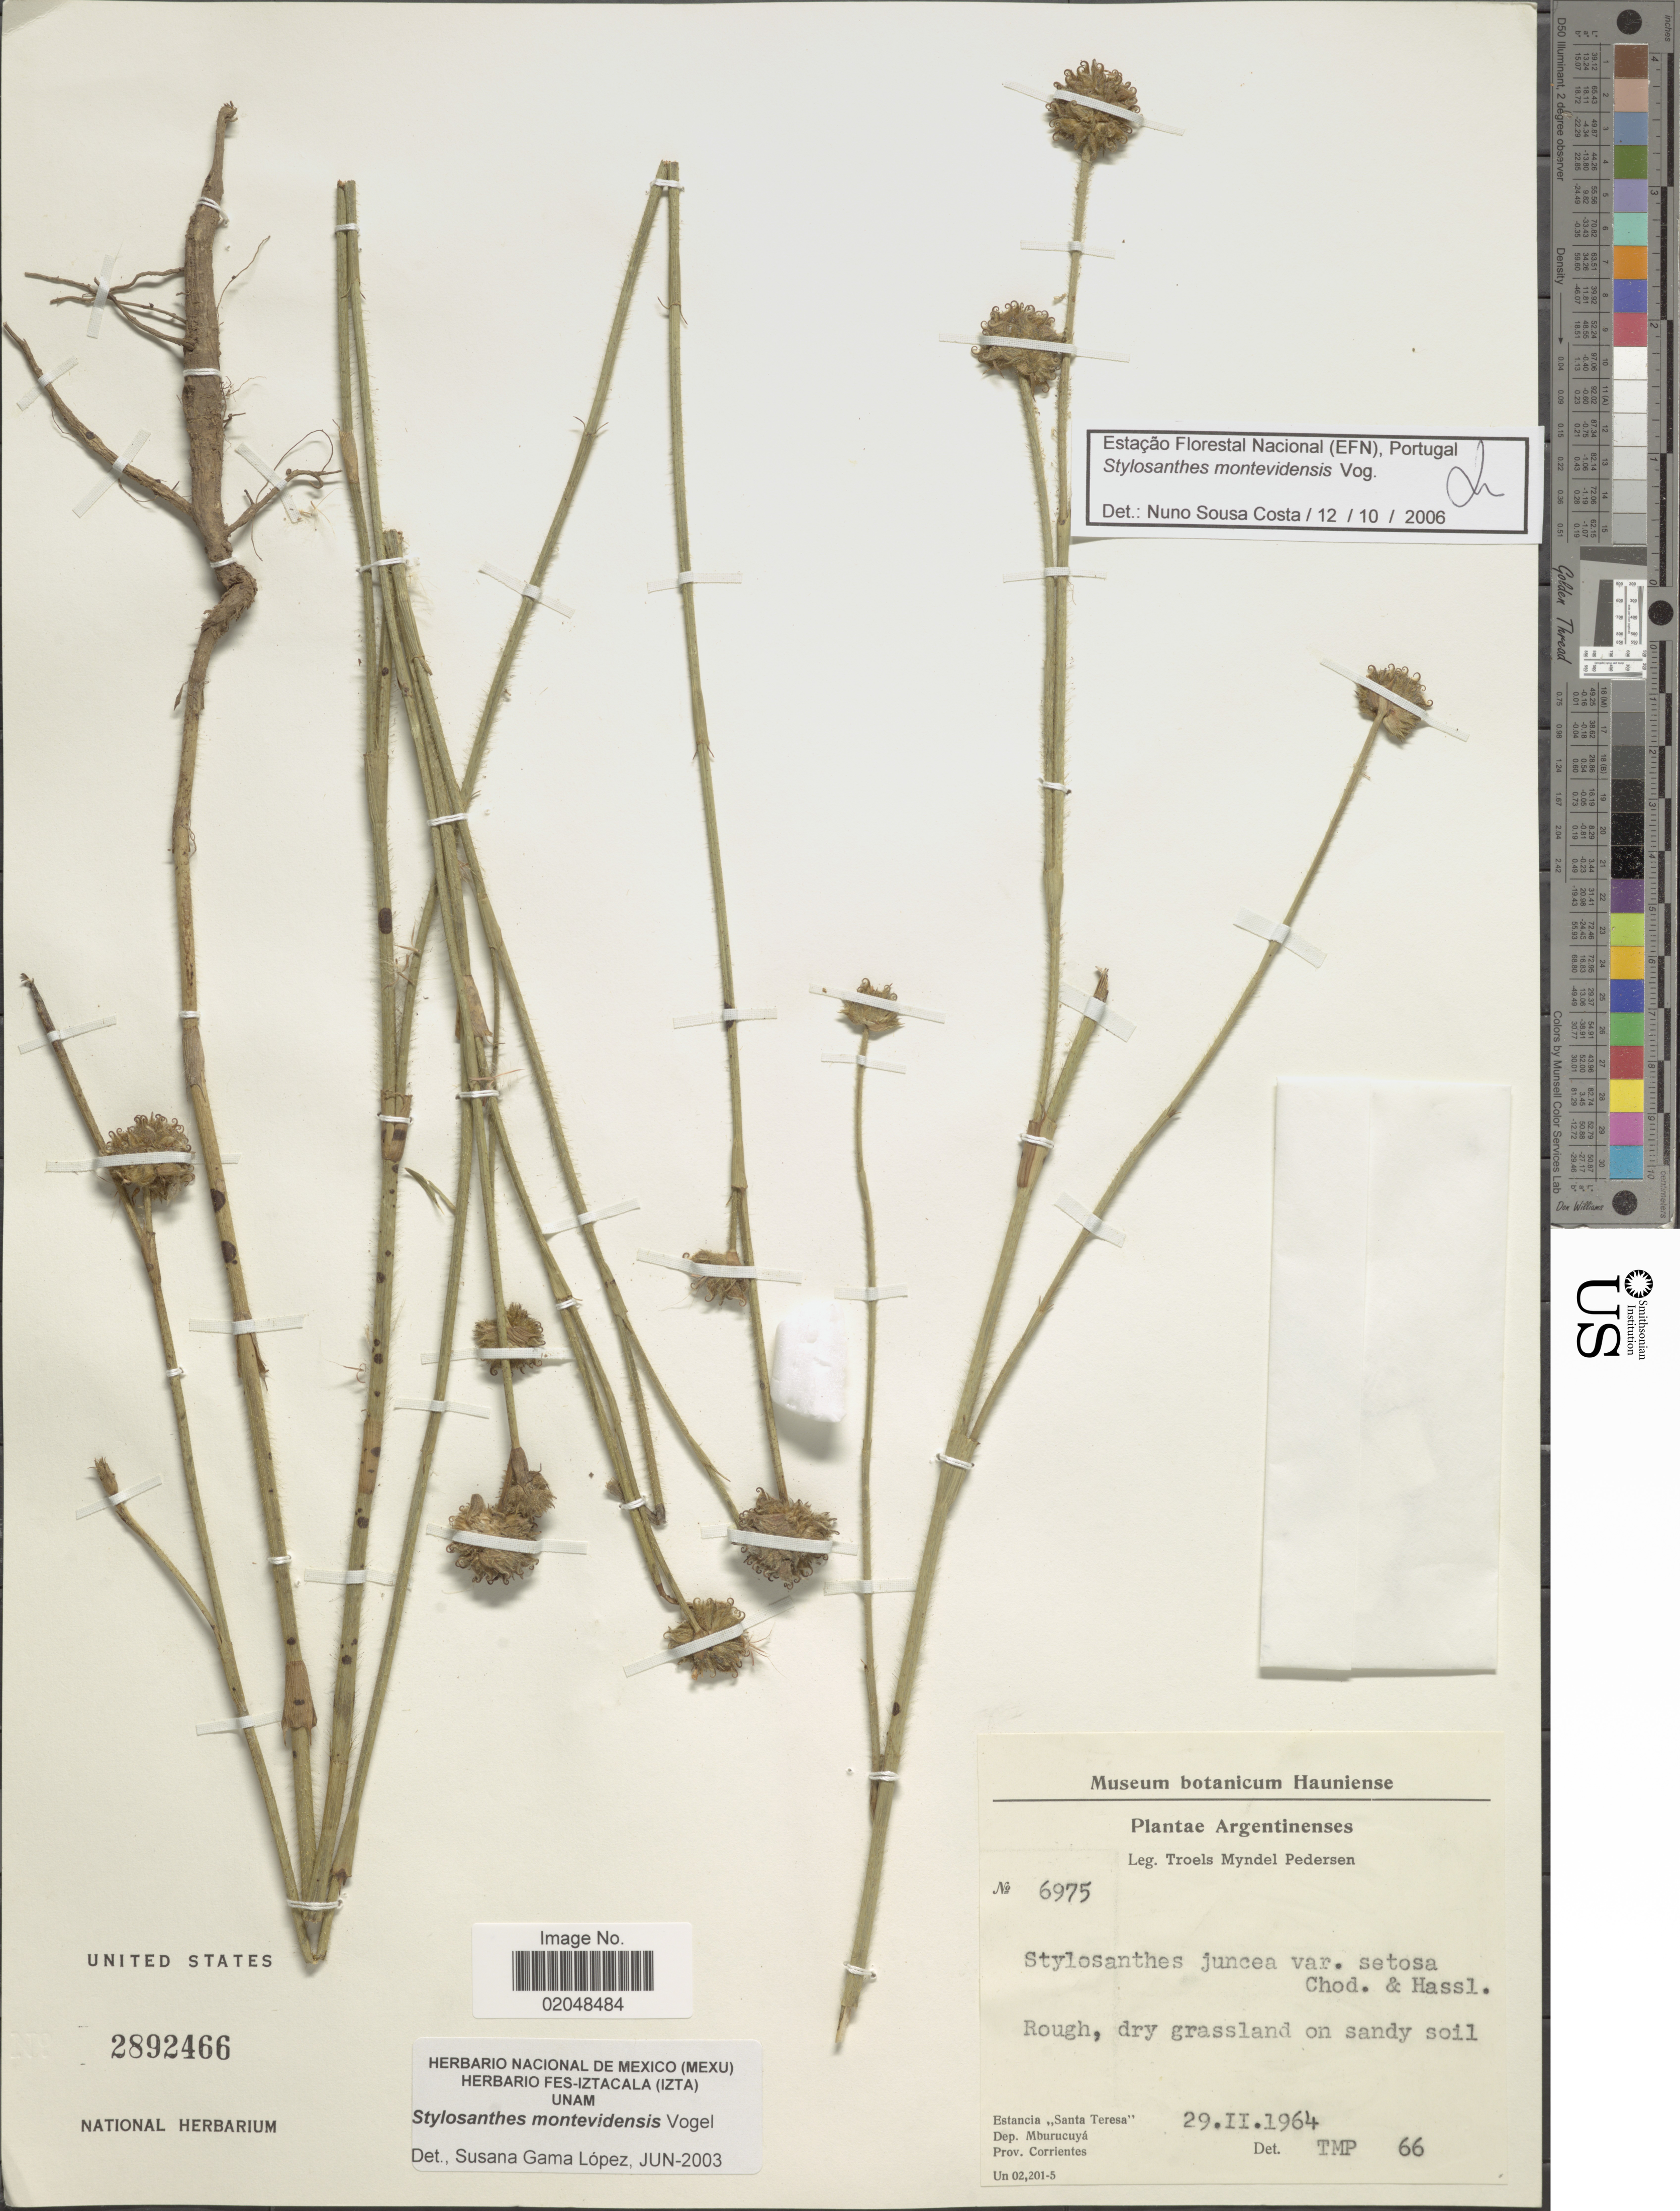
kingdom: Plantae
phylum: Tracheophyta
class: Magnoliopsida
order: Fabales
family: Fabaceae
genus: Stylosanthes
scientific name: Stylosanthes montevidensis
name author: Vogel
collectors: T. Pederson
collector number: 6975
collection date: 1964-02-29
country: Argentina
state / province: Corrientes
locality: Rough, dry grassland on sandy soil, estancia Santa Teresa, Dep. Mburucuya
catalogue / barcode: US 2892466